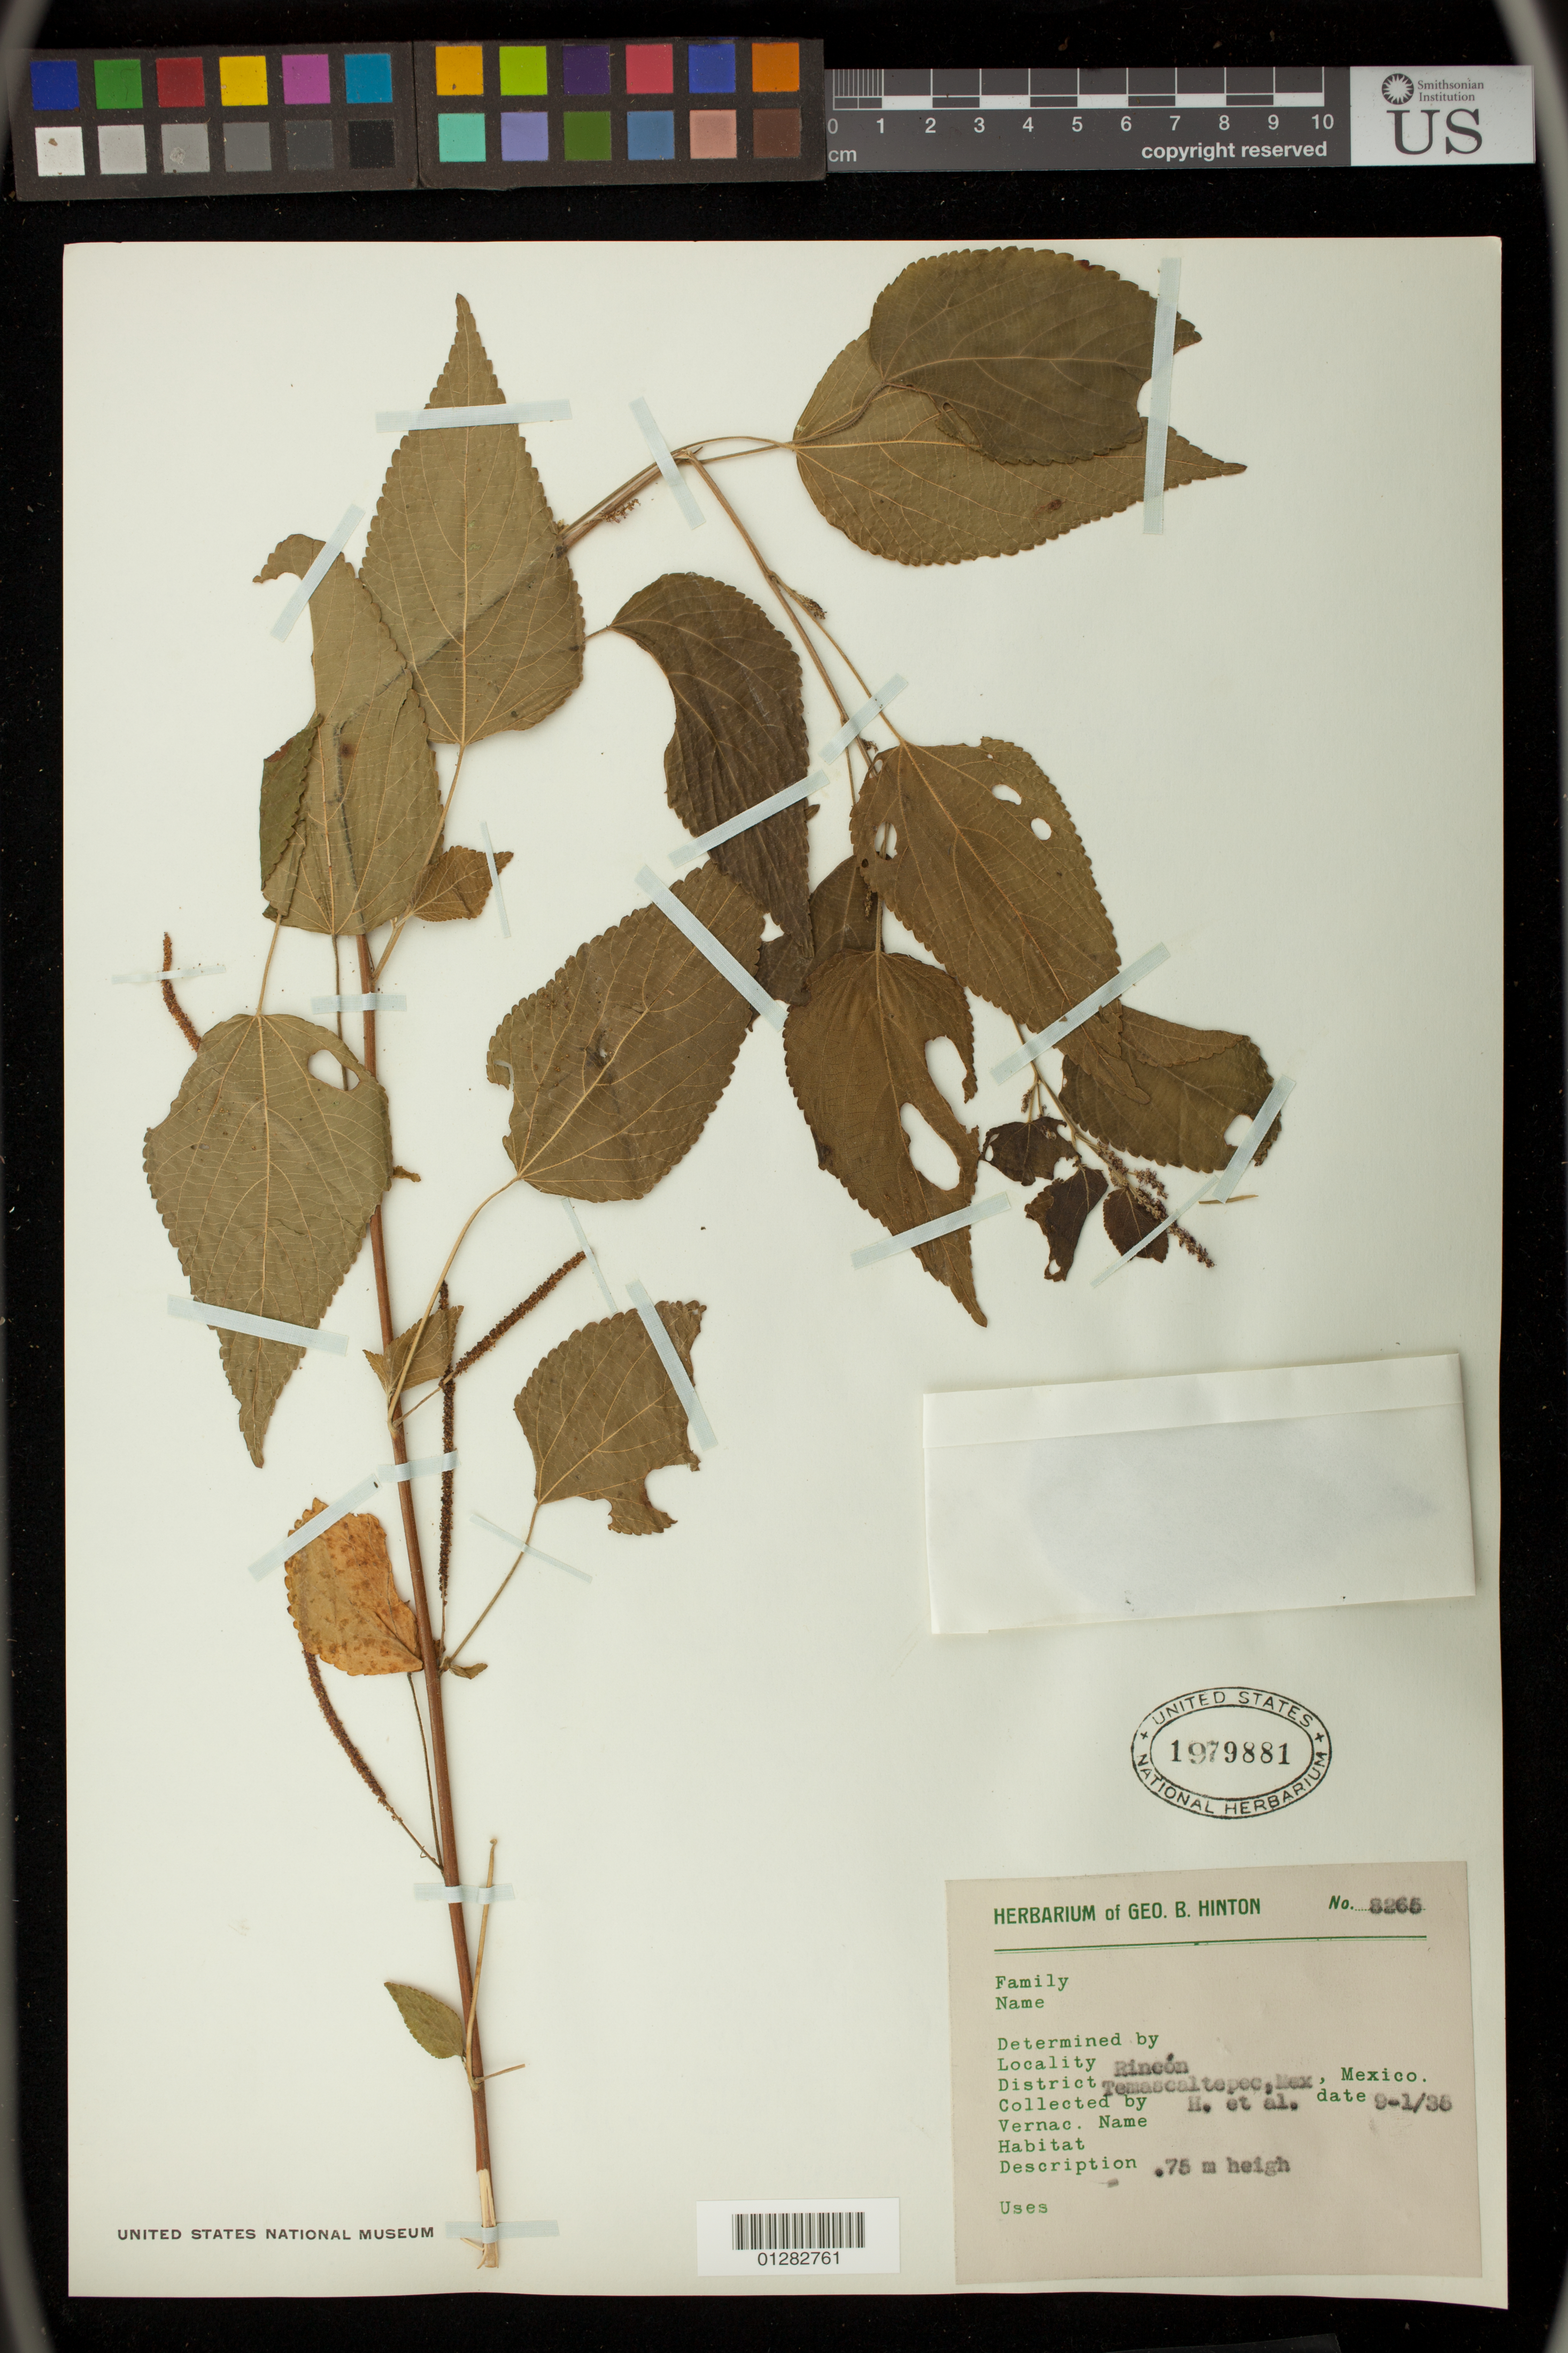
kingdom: Plantae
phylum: Tracheophyta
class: Magnoliopsida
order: Malpighiales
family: Euphorbiaceae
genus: Acalypha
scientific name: Acalypha sp.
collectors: G. B. Hinton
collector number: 8265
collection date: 1935-09-01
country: Mexico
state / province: Mexico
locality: Rincón, Temascaltepec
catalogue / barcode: US 1979881